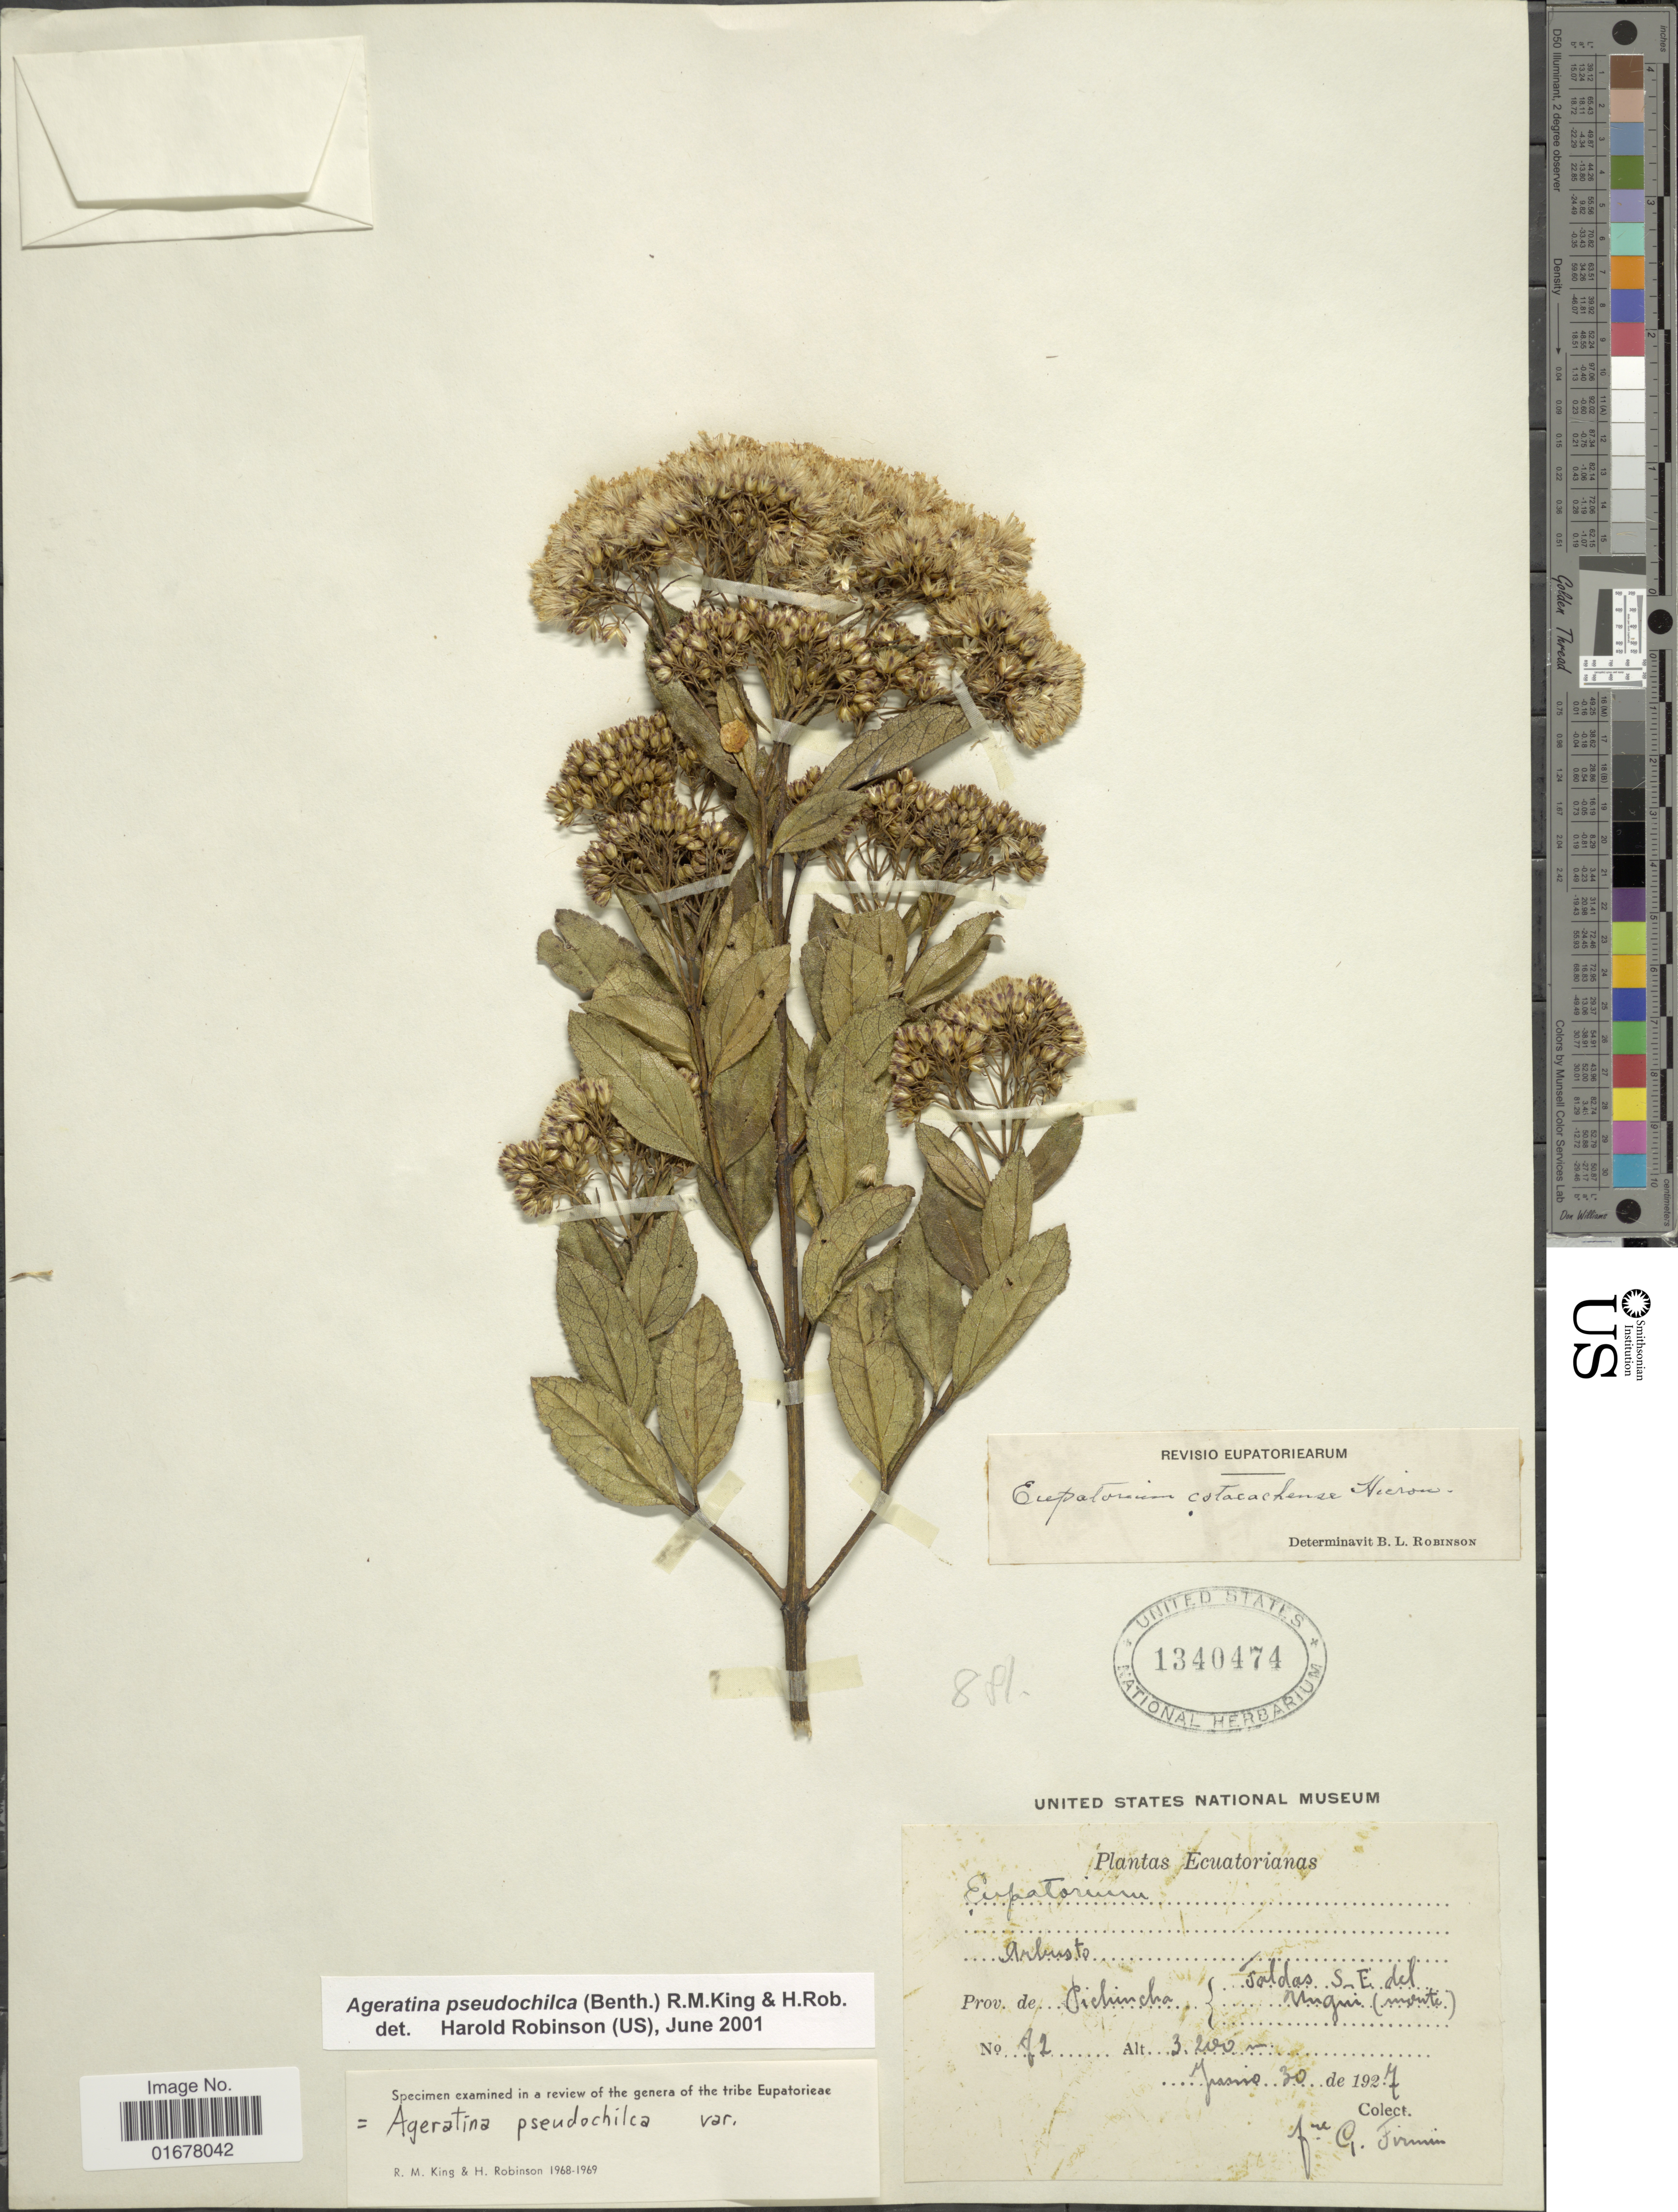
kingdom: Plantae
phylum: Tracheophyta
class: Magnoliopsida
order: Asterales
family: Asteraceae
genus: Ageratina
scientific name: Ageratina pseudochilca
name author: (Benth.) R.M. King & H. Rob.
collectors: G. Firmin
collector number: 82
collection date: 1927-06-30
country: Ecuador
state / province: Pichincha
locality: Prov. de Pichincha, Foldas S. E. del Ungui (Monte)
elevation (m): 3200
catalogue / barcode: US 1340474